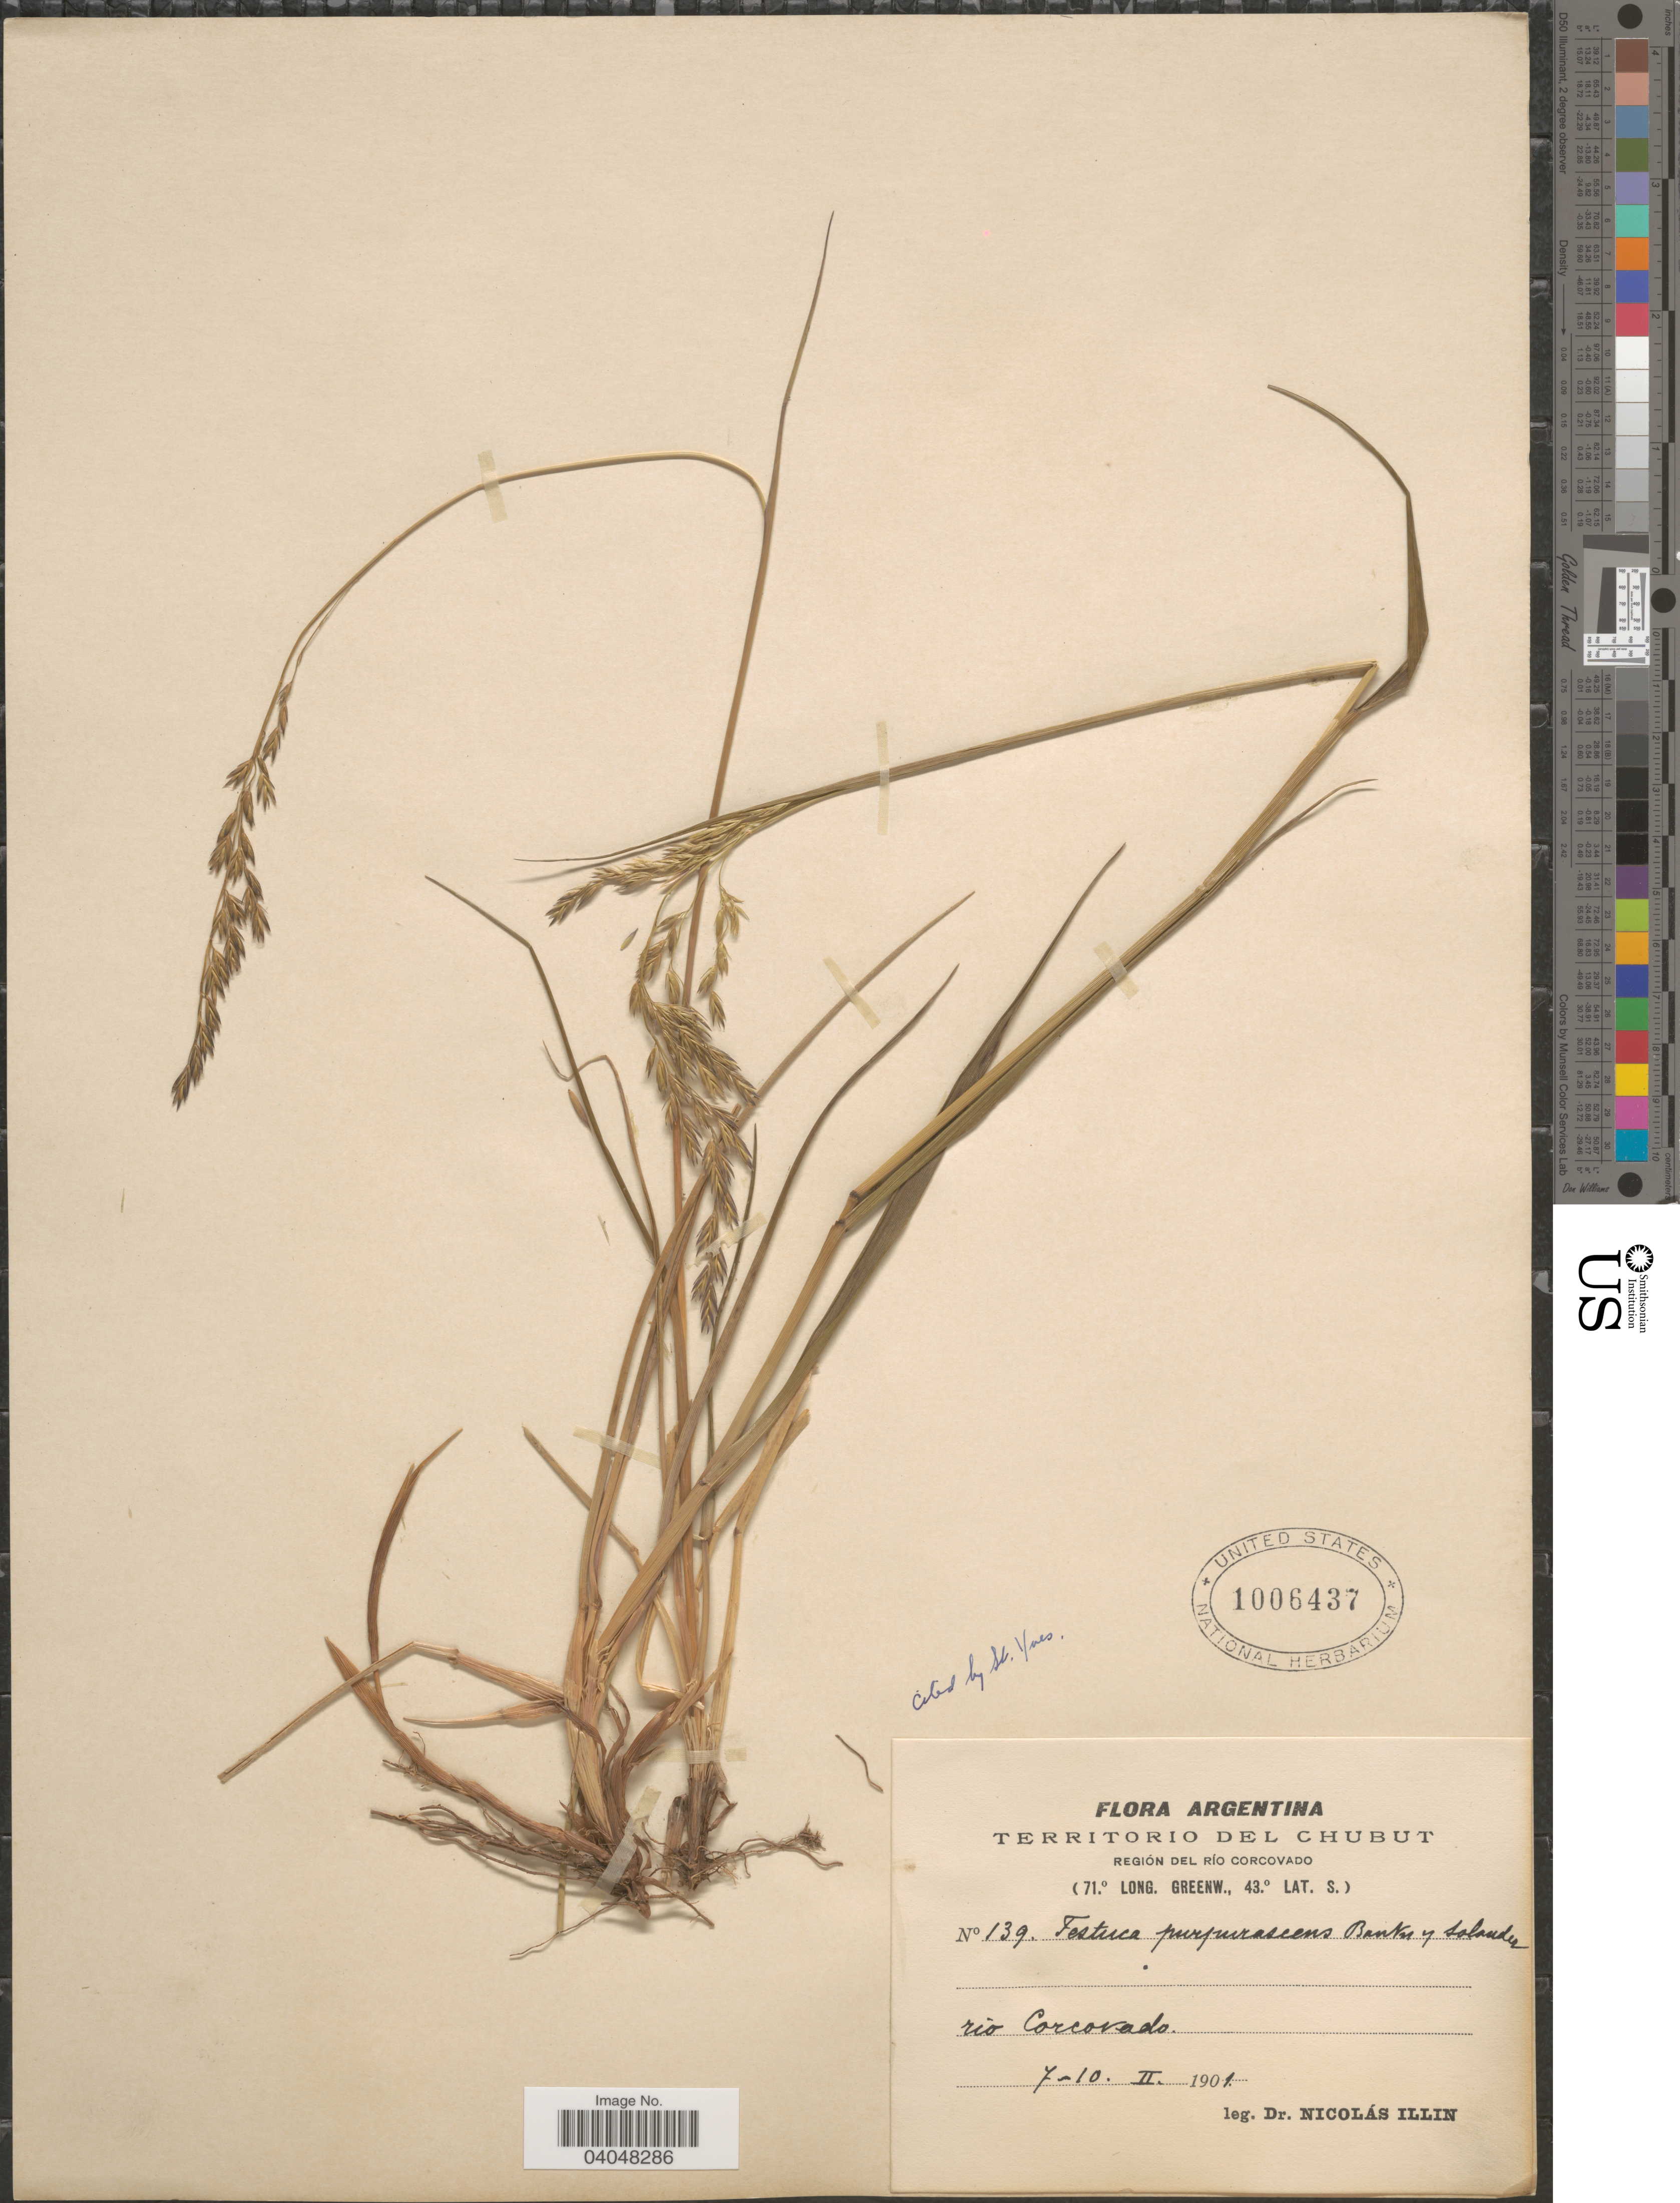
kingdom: Plantae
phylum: Tracheophyta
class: Liliopsida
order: Poales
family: Poaceae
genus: Festuca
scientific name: Festuca purpurascens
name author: Banks & Sol. ex Hook. f.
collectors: N. Illin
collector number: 139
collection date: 1901-02-07/1901-02-10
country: Argentina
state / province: Chubut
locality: Territorio del Chubut. Región del Río Corcovado. Rio Corcovado.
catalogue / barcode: US 1006437